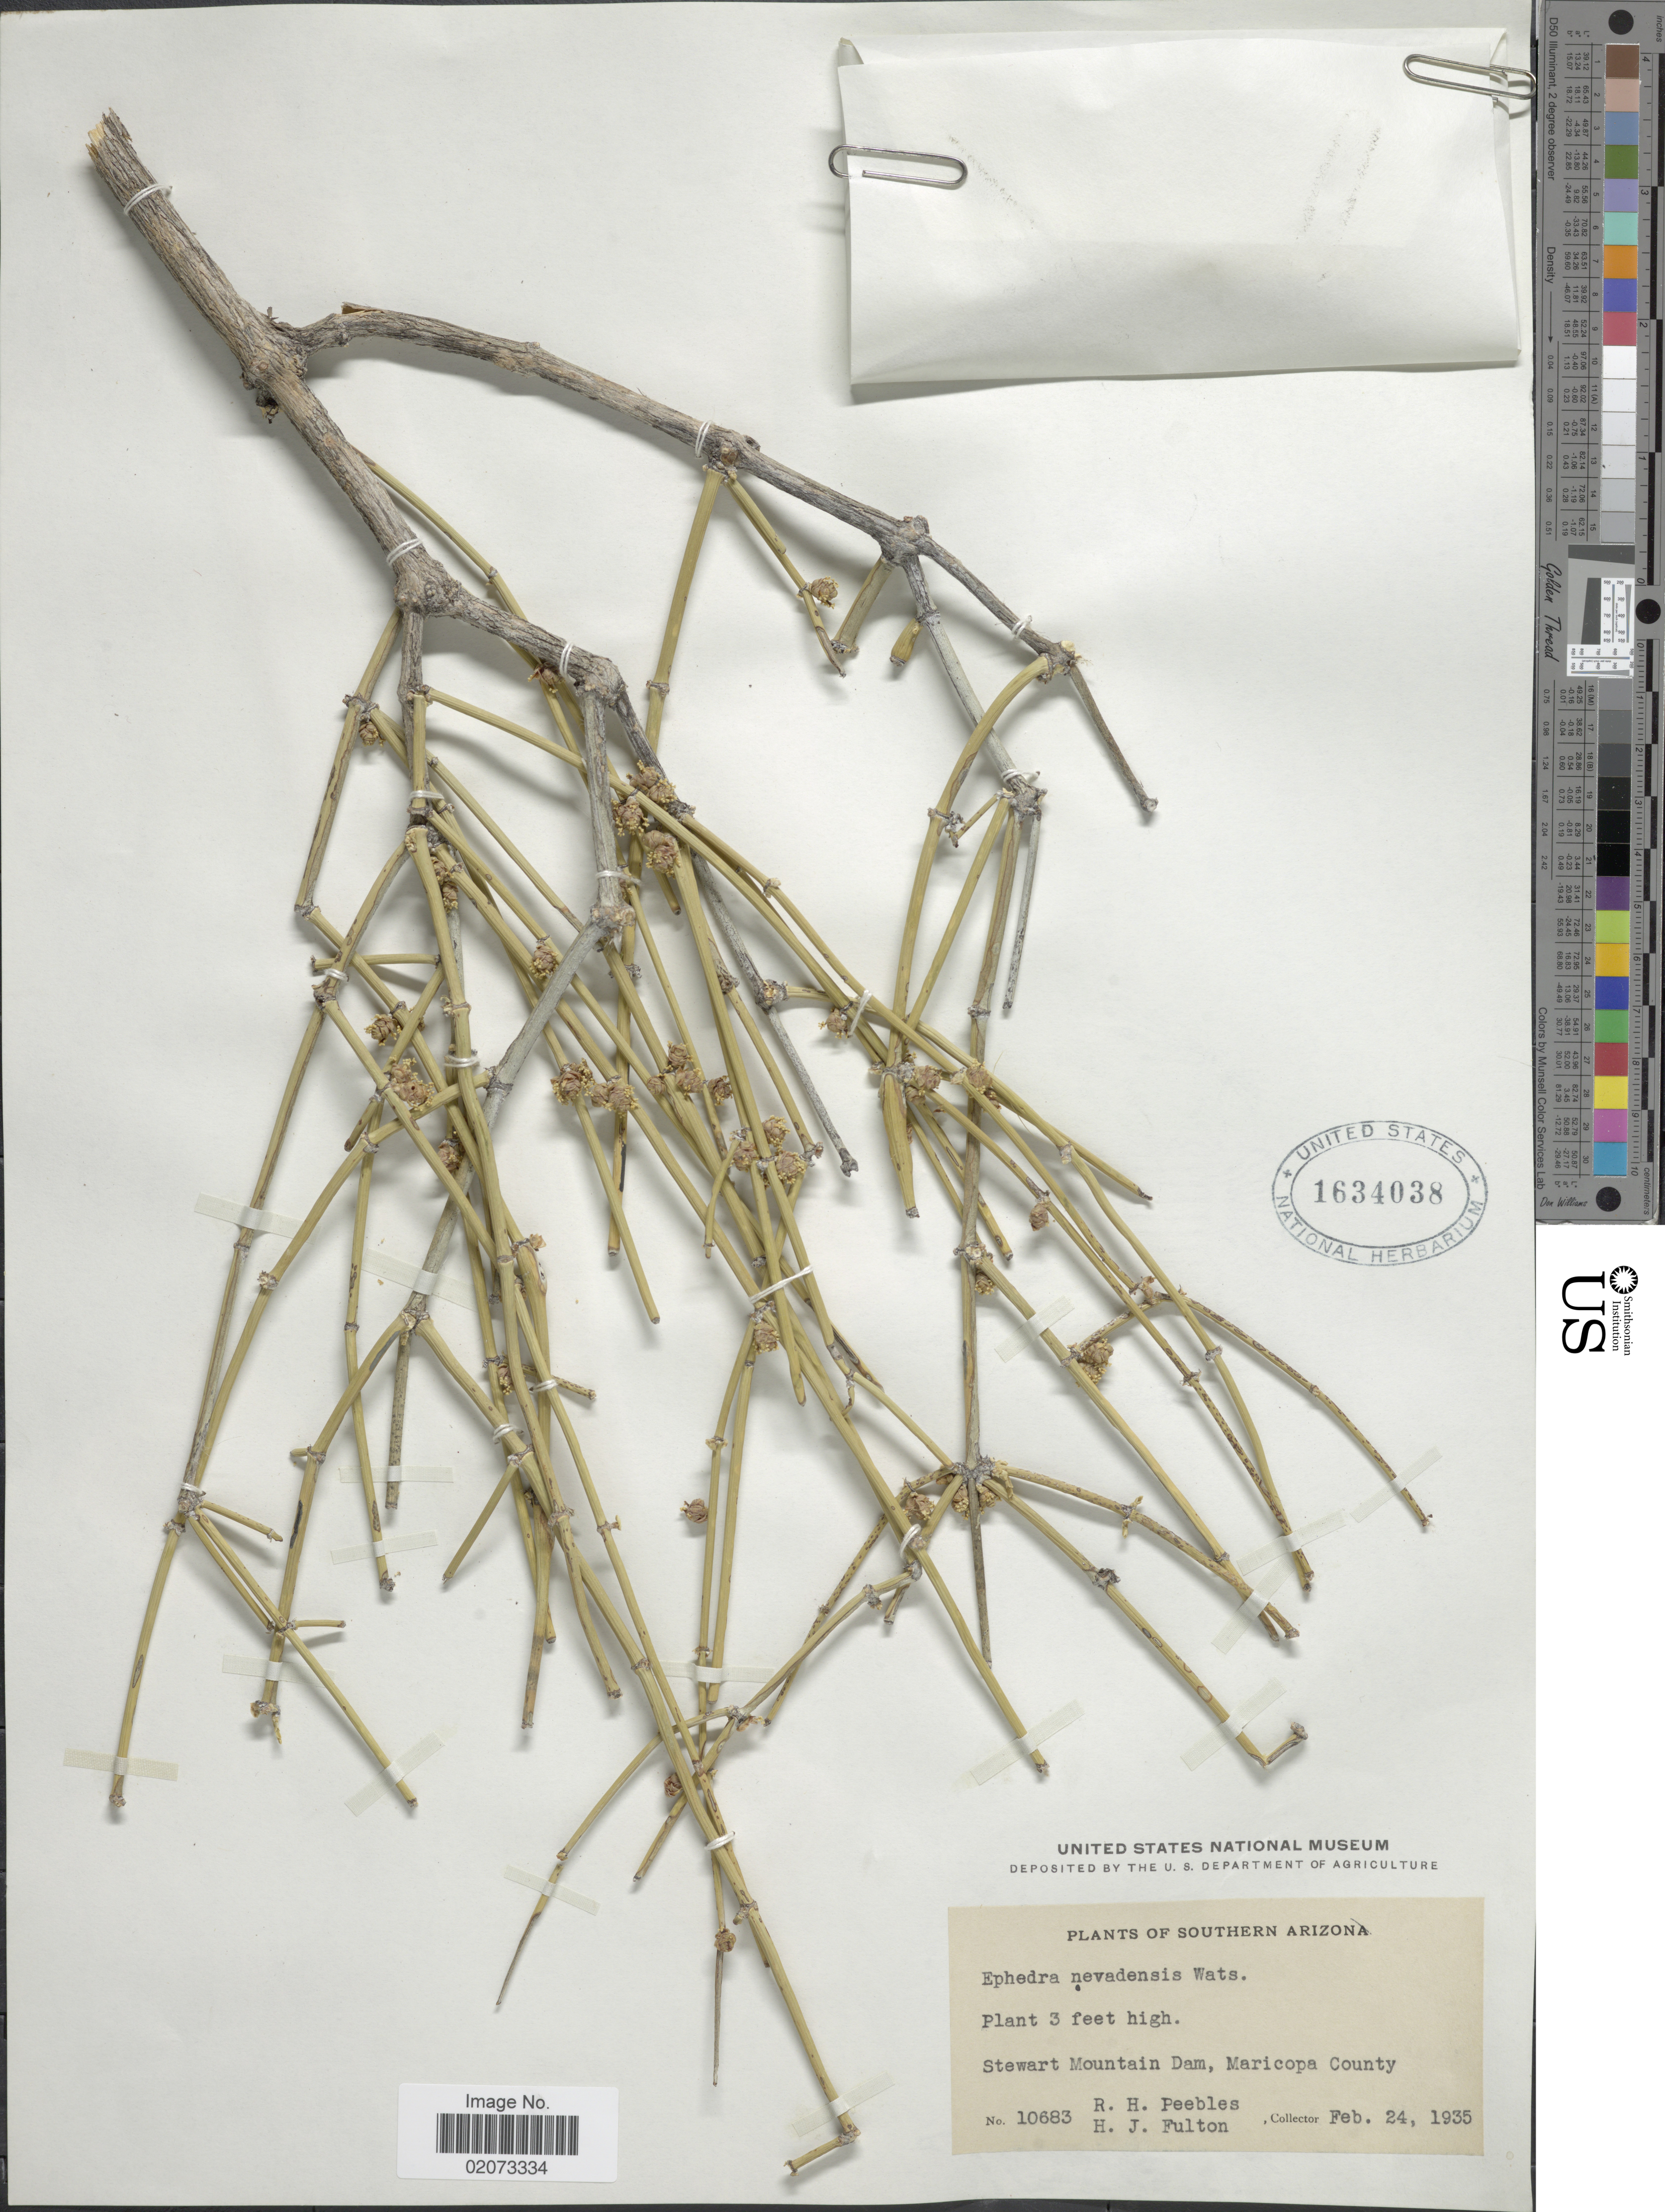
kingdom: Plantae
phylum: Tracheophyta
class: Gnetopsida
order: Ephedrales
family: Ephedraceae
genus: Ephedra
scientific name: Ephedra nevadensis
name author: S. Watson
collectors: R. H. Peebles & H. Fulton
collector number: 10683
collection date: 1935-02-24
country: United States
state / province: Arizona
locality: Southern Arizona. Stewart Mountain Dam, Maricopa County.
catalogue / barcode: US 1634038